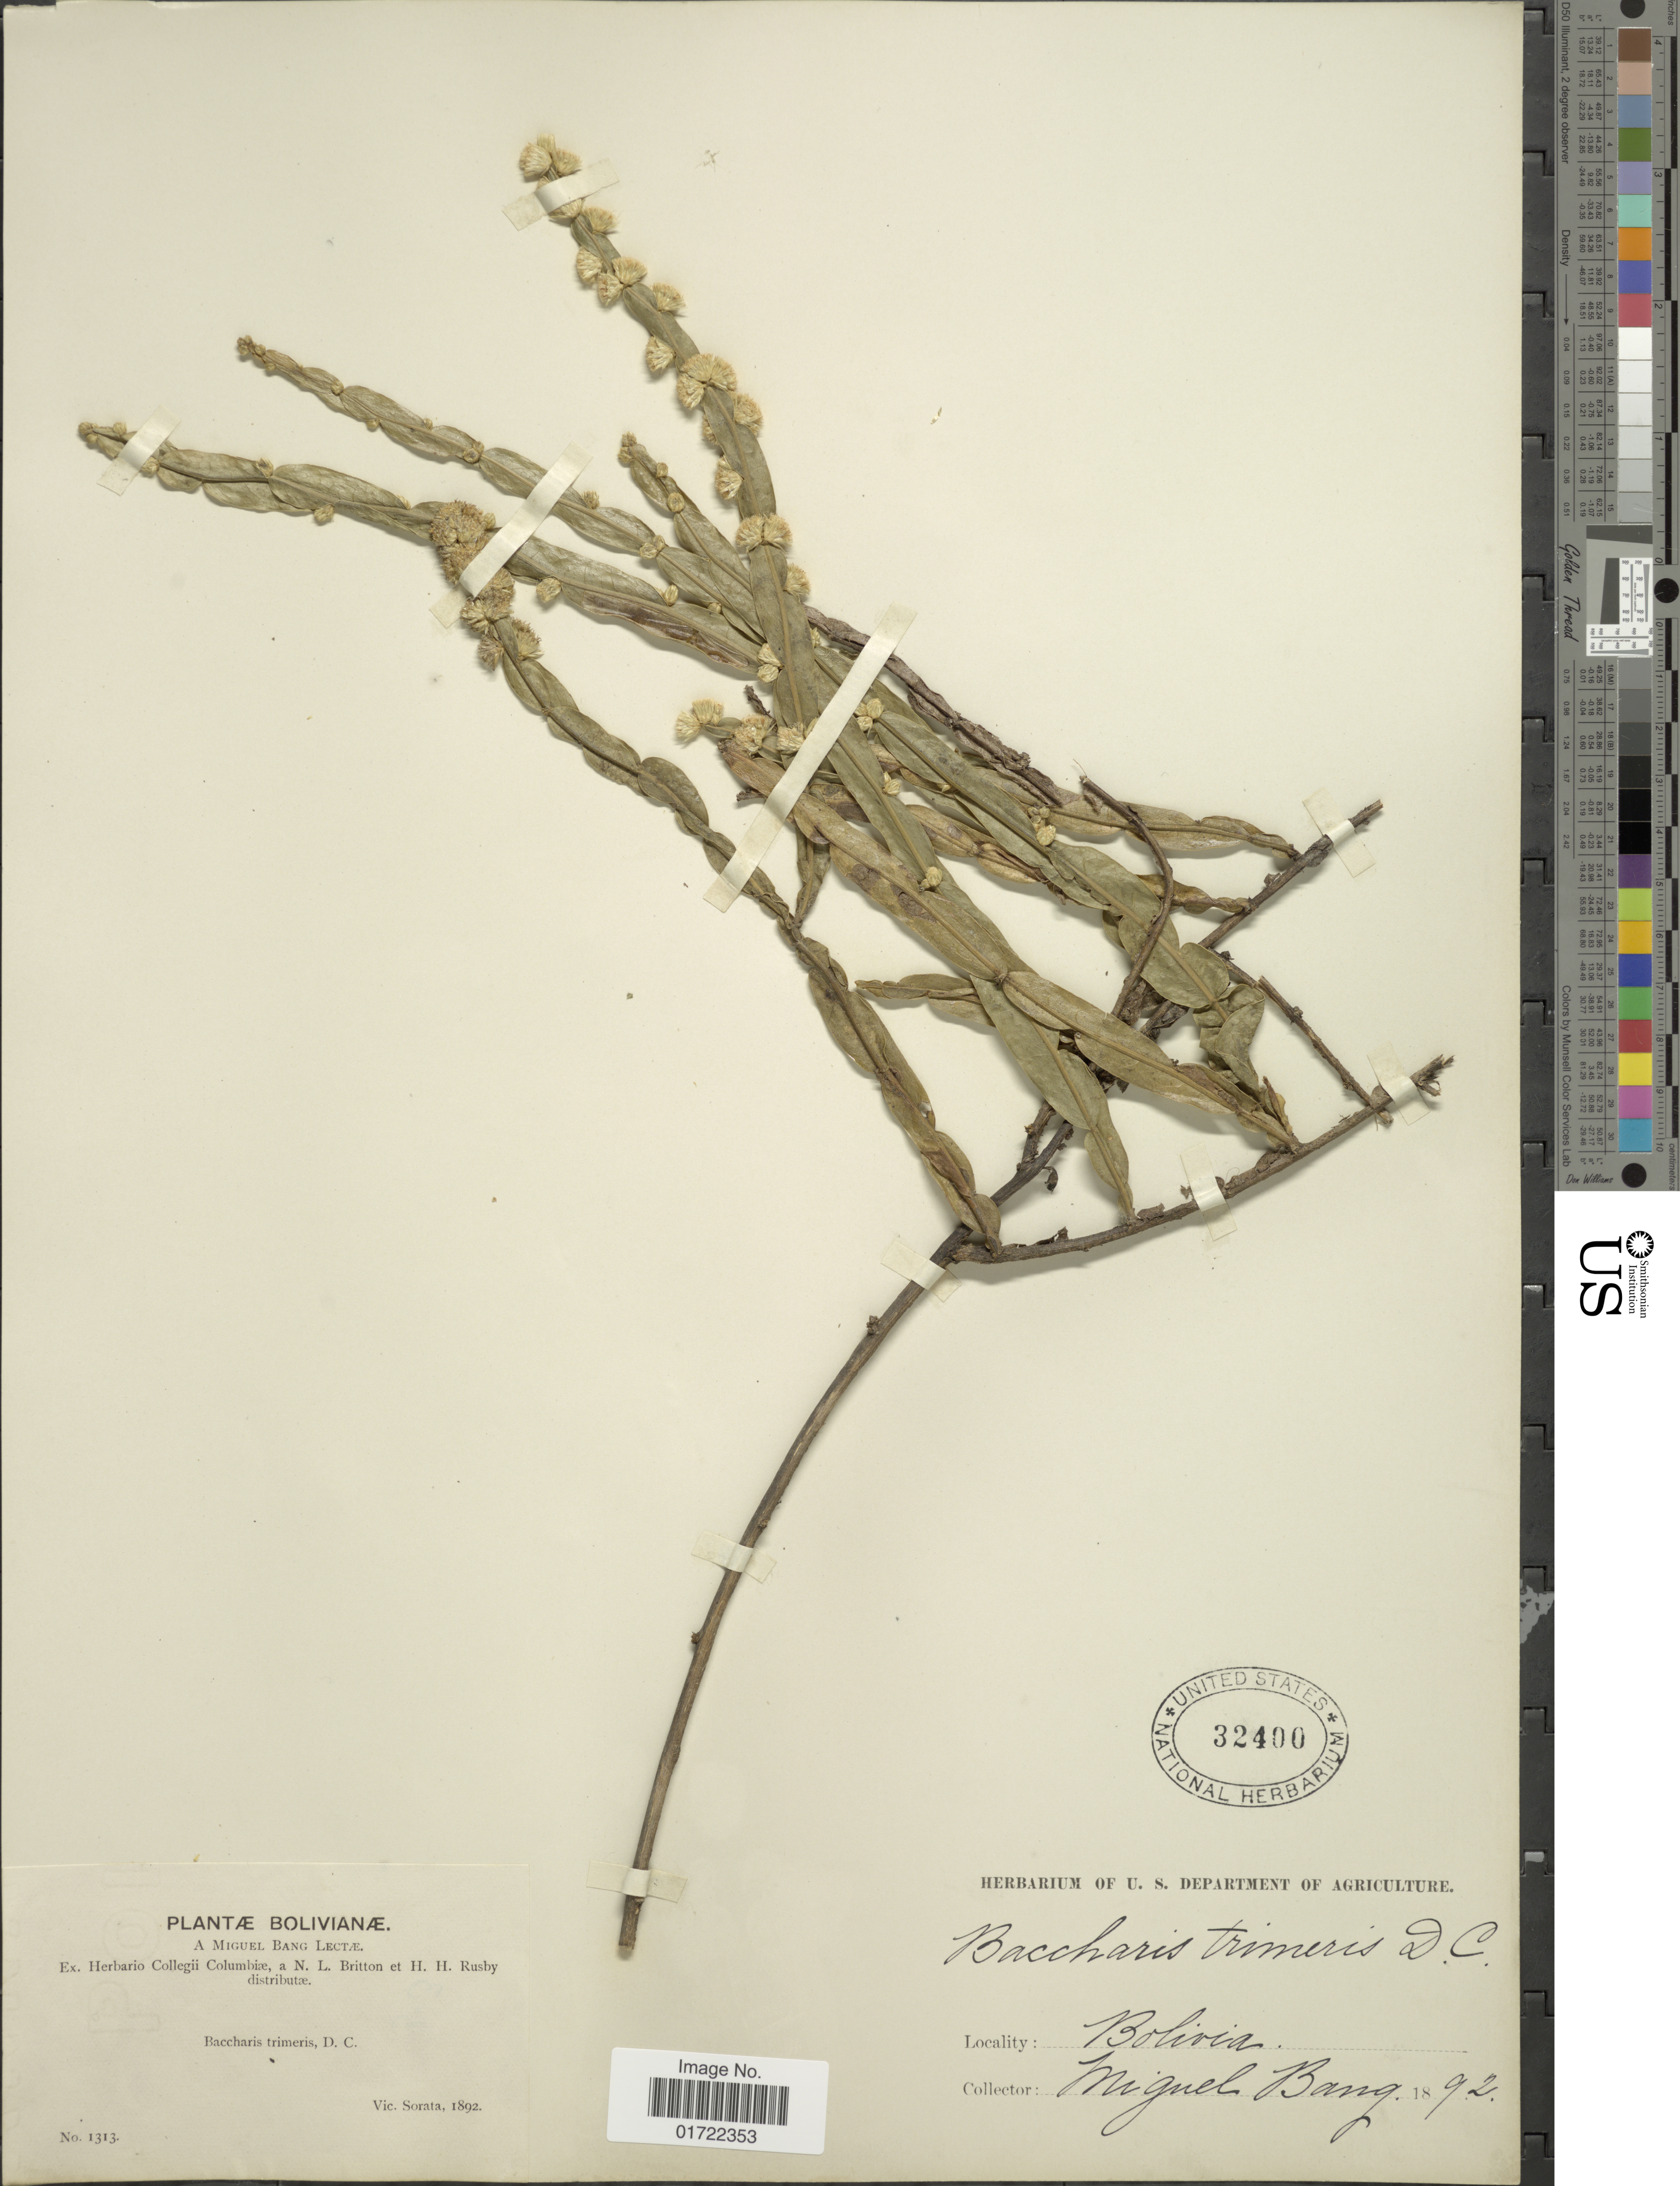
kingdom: Plantae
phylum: Tracheophyta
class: Magnoliopsida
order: Asterales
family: Asteraceae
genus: Baccharis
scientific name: Baccharis genistelloides var. trimera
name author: (Less.) Baker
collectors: M. Bang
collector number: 1313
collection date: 1892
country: Bolivia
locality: Vic. Sorata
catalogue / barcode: US 32400